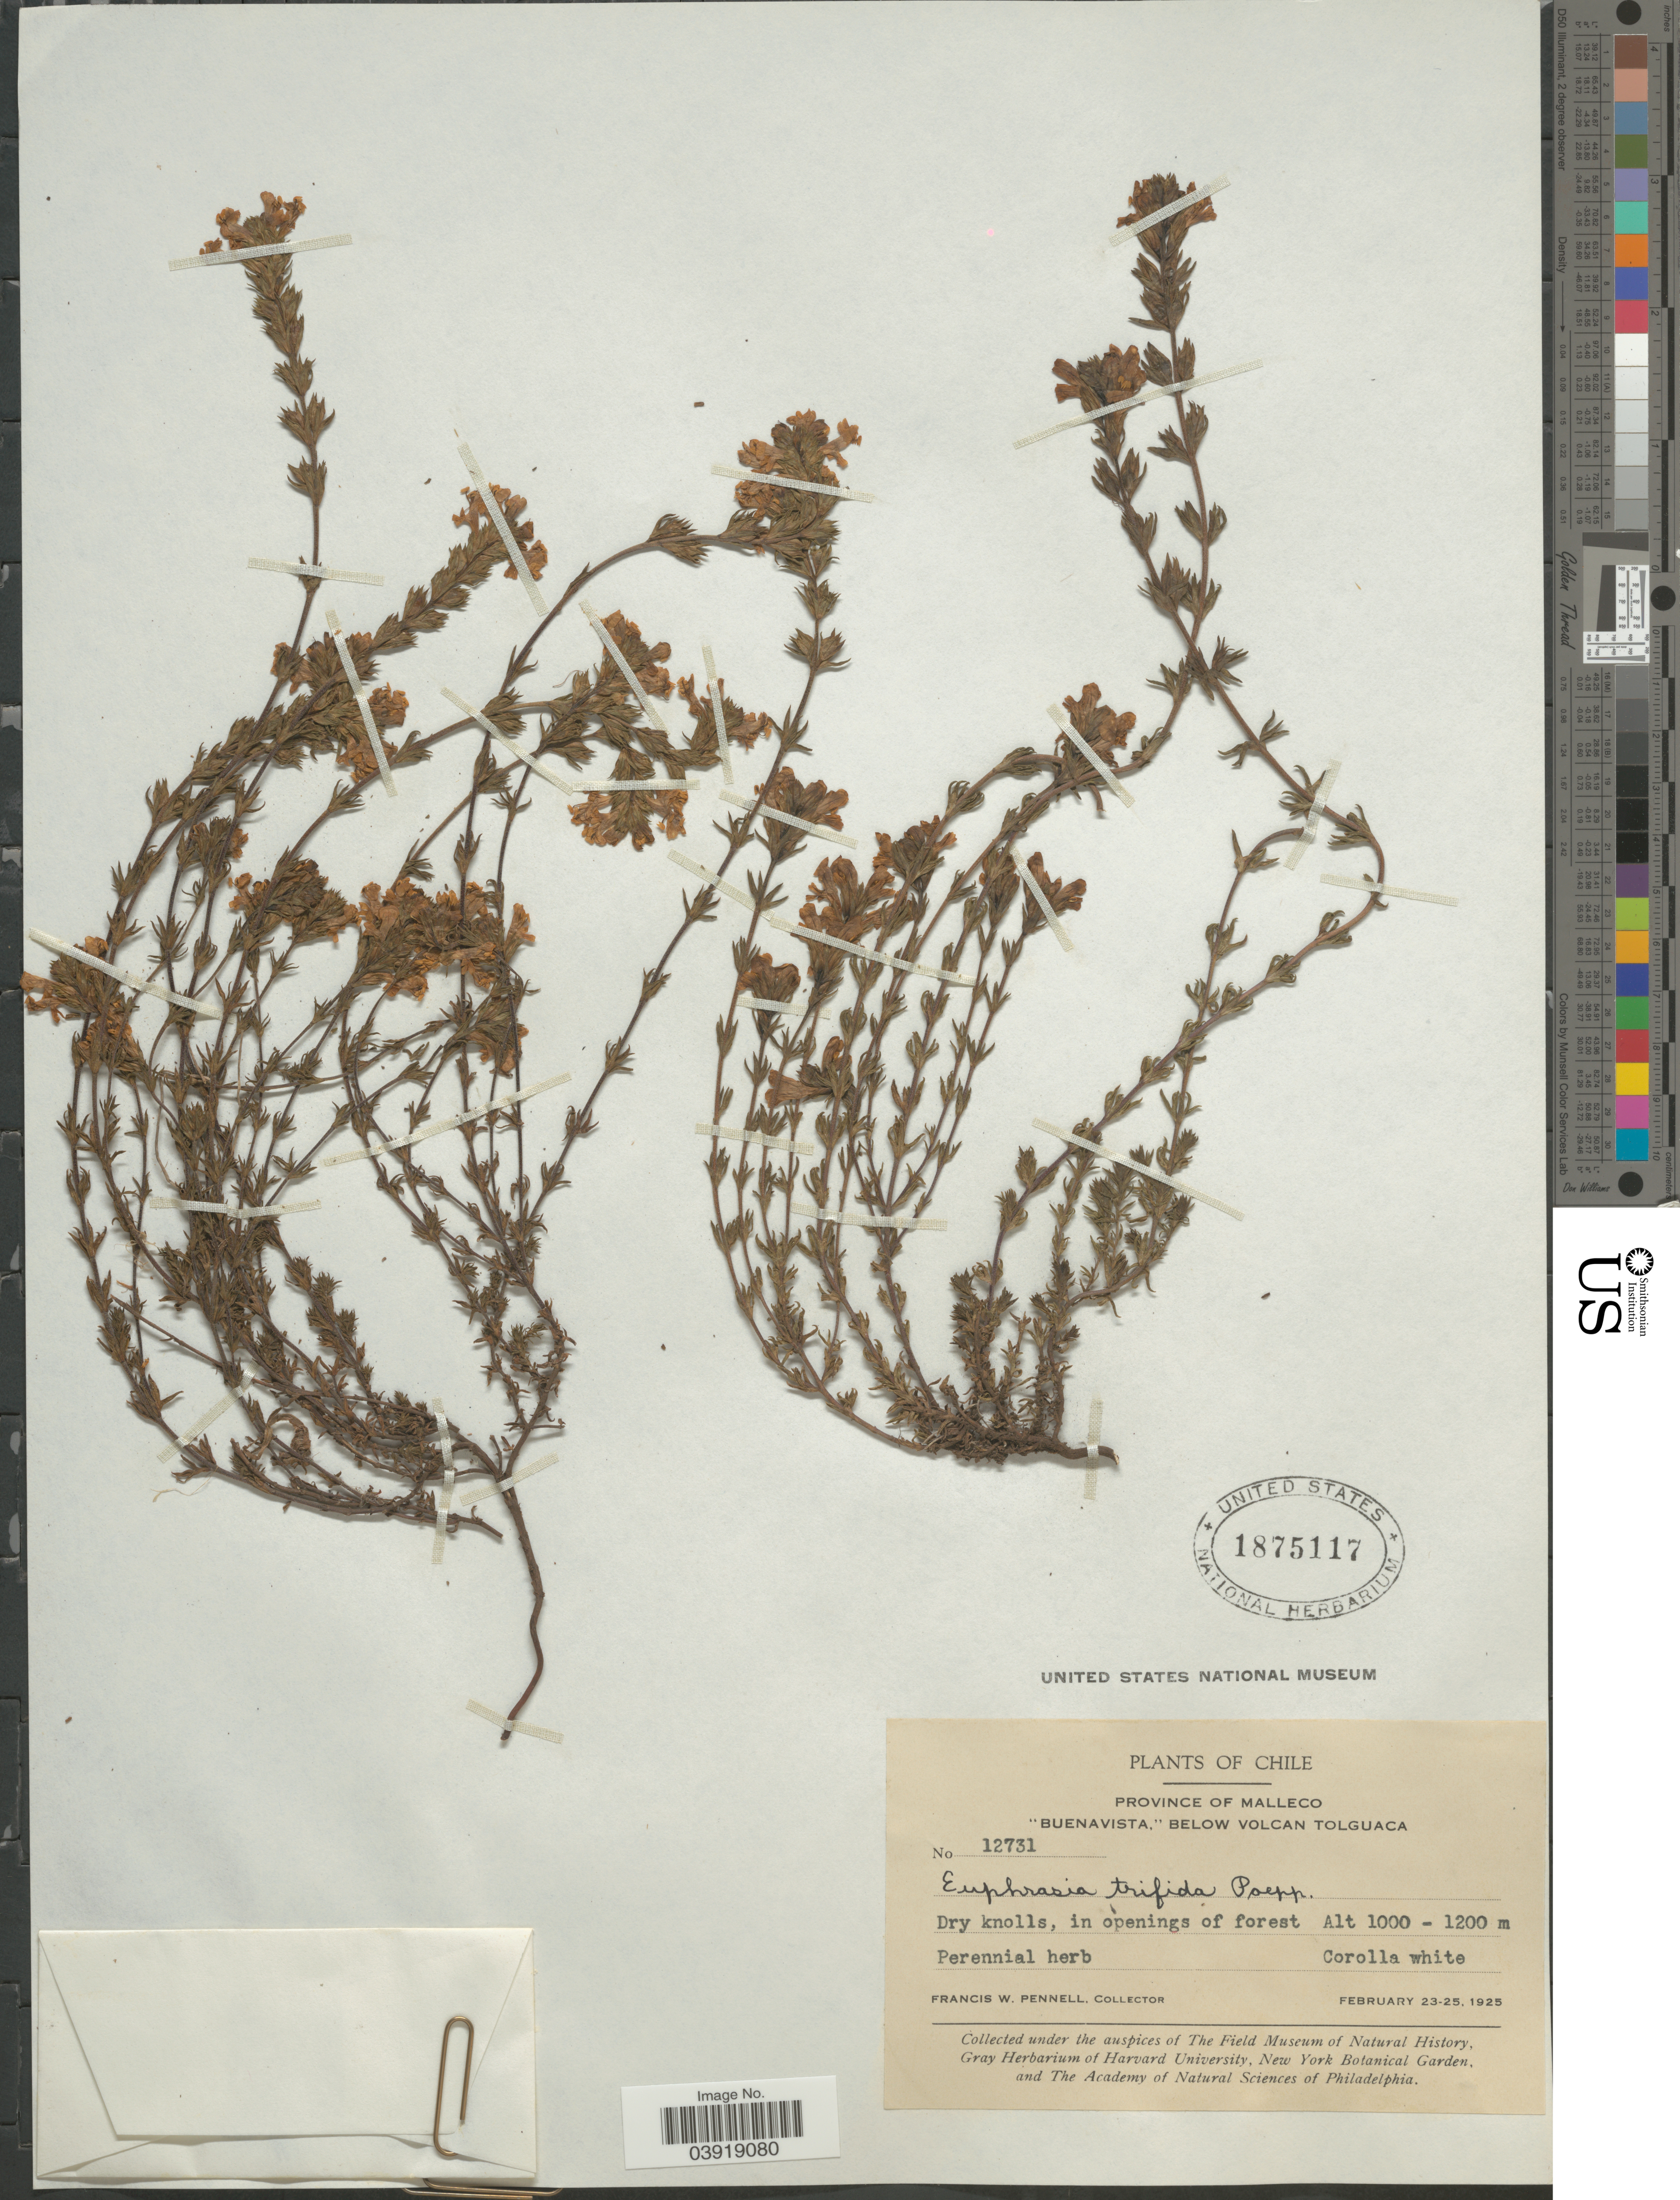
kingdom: Plantae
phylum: Tracheophyta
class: Magnoliopsida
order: Lamiales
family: Orobanchaceae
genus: Euphrasia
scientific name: Euphrasia trifida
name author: Poepp. ex Benth.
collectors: F. W. Pennell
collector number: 12731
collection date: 1925-02-23/1925-02-25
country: Chile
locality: Province of Malleco. "Buenavista," below Volcan Tolguaca. Dry knolls, in openings of forest.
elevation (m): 1000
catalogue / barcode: US 1875117